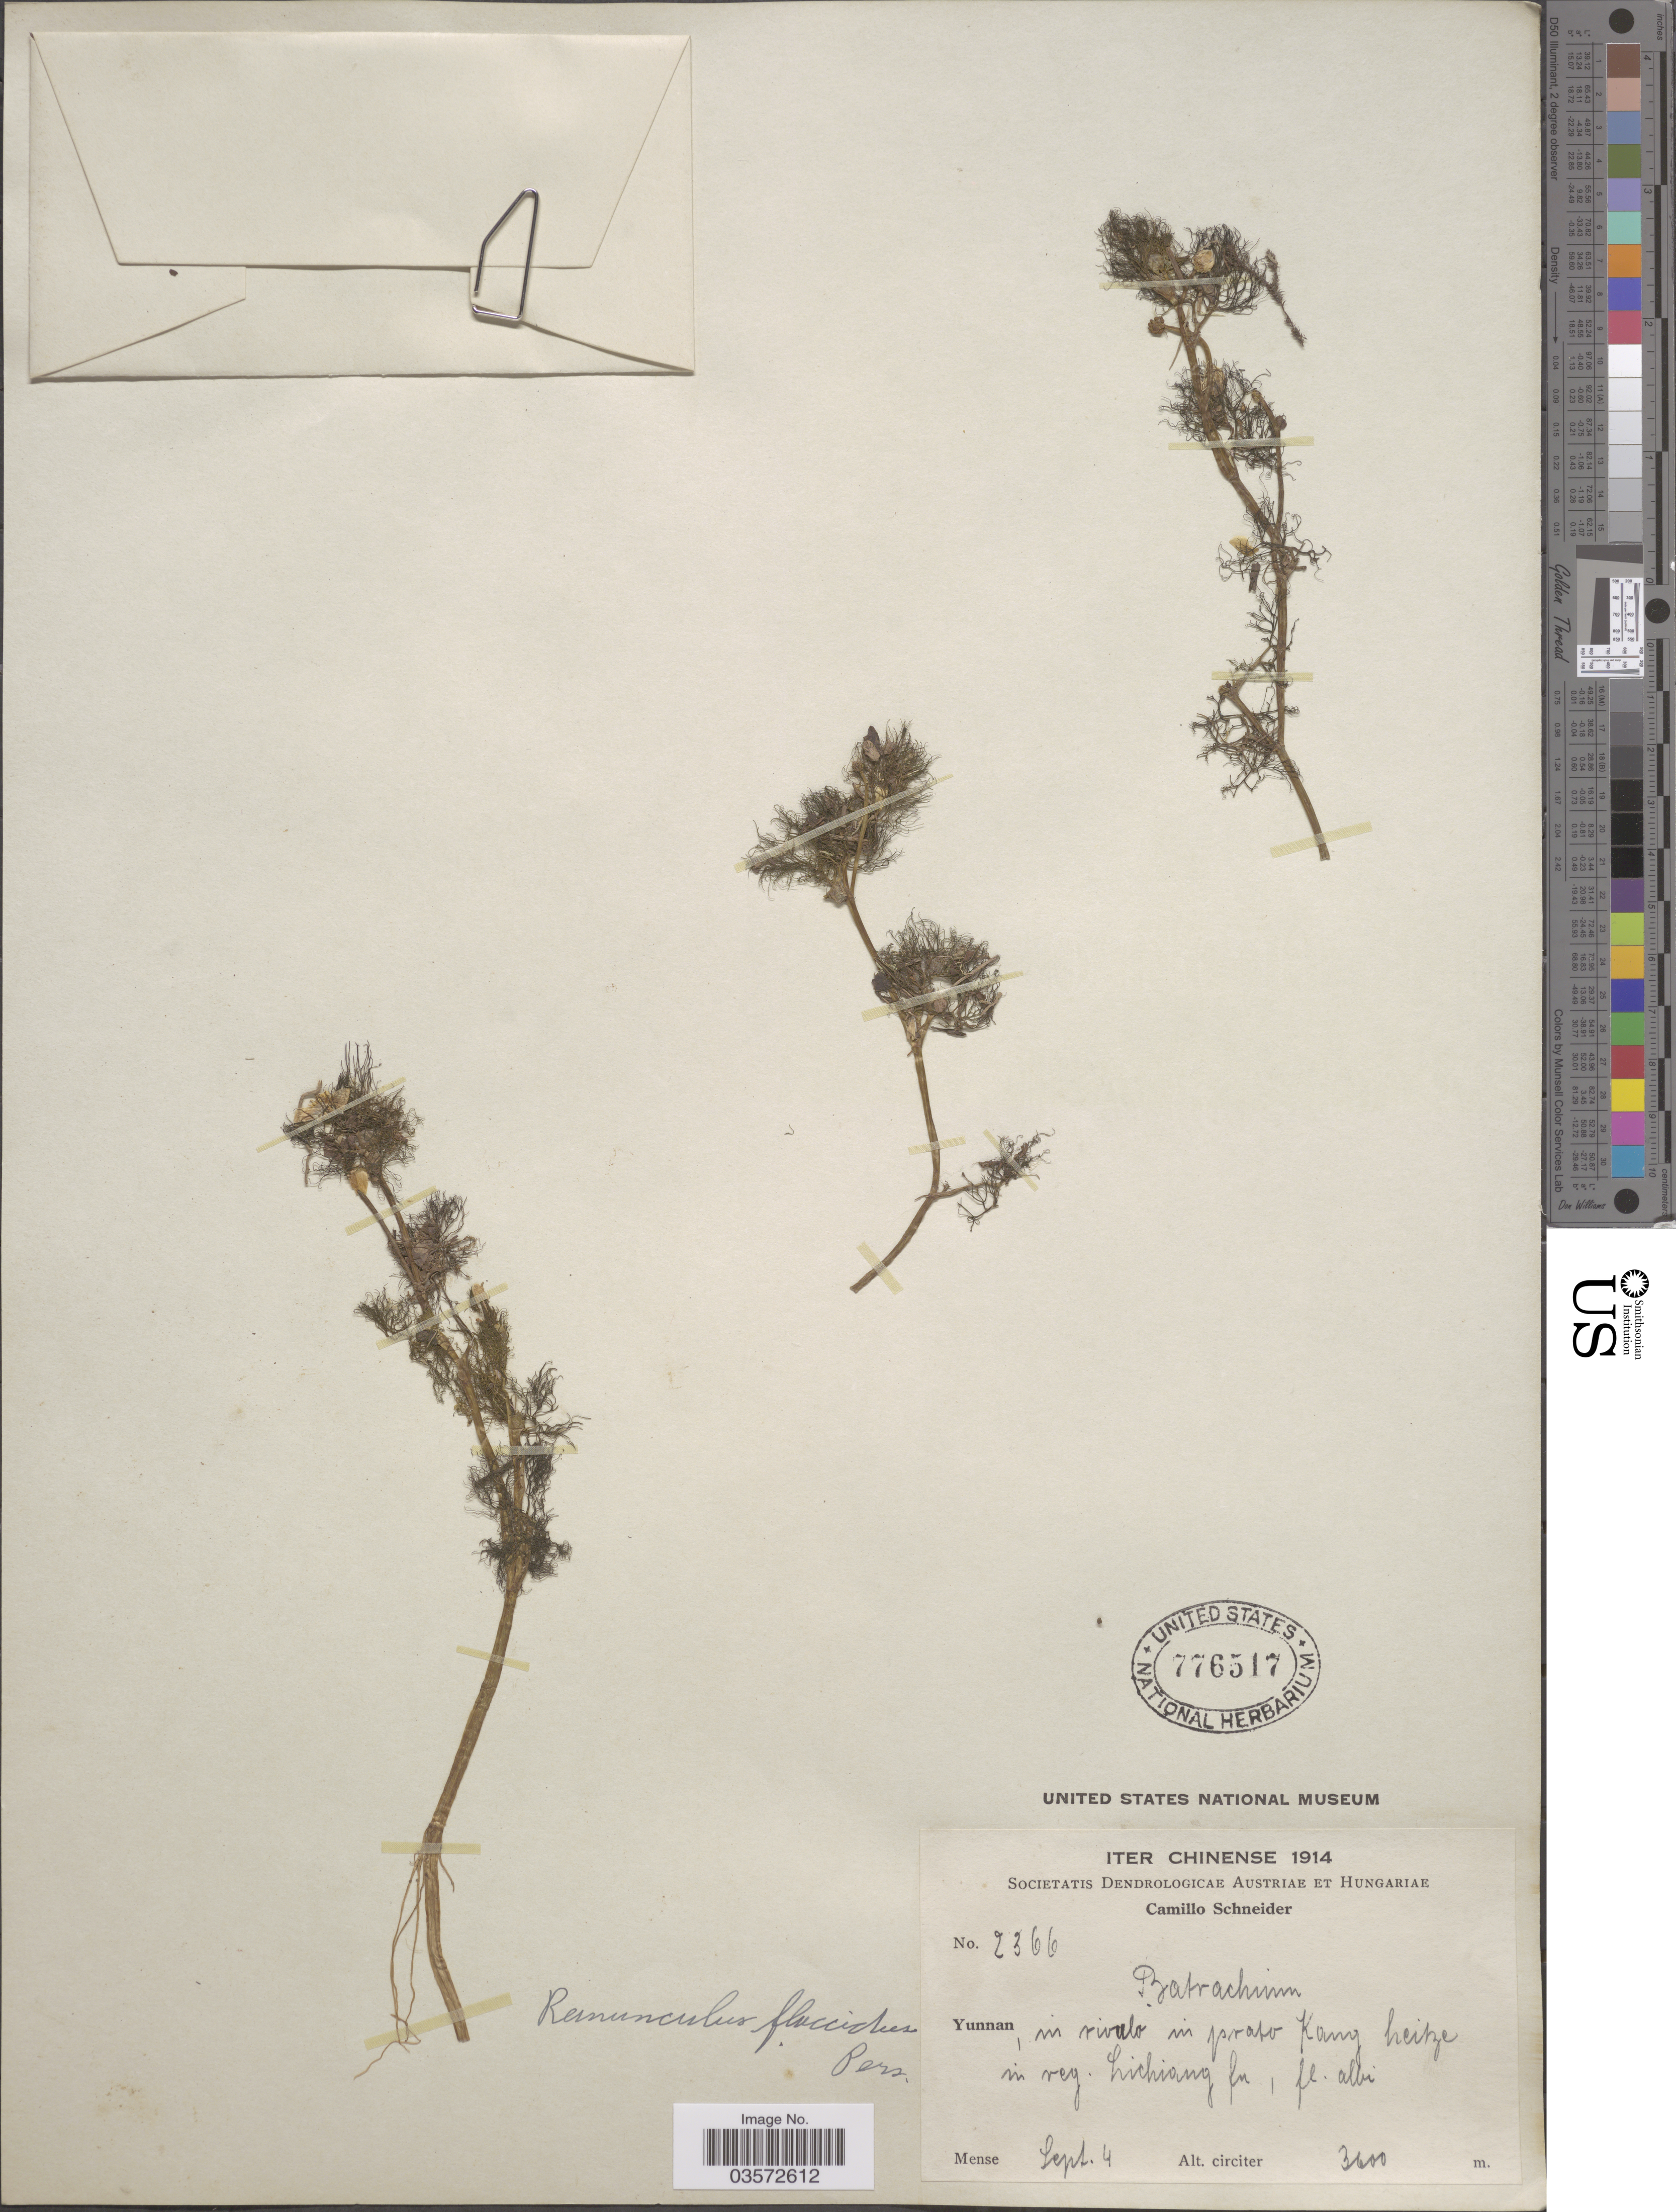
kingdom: Plantae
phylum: Tracheophyta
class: Magnoliopsida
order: Ranunculales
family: Ranunculaceae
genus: Ranunculus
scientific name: Ranunculus flaccidus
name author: Hook. f. & Thomson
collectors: C. K. Schneider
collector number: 2366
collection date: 1914-09-04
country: China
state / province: Yunnan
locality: Batrachim [interpreted]. In rivulo in prato Kang heitze in reg. Lichiang fu.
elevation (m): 3600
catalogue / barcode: US 776517